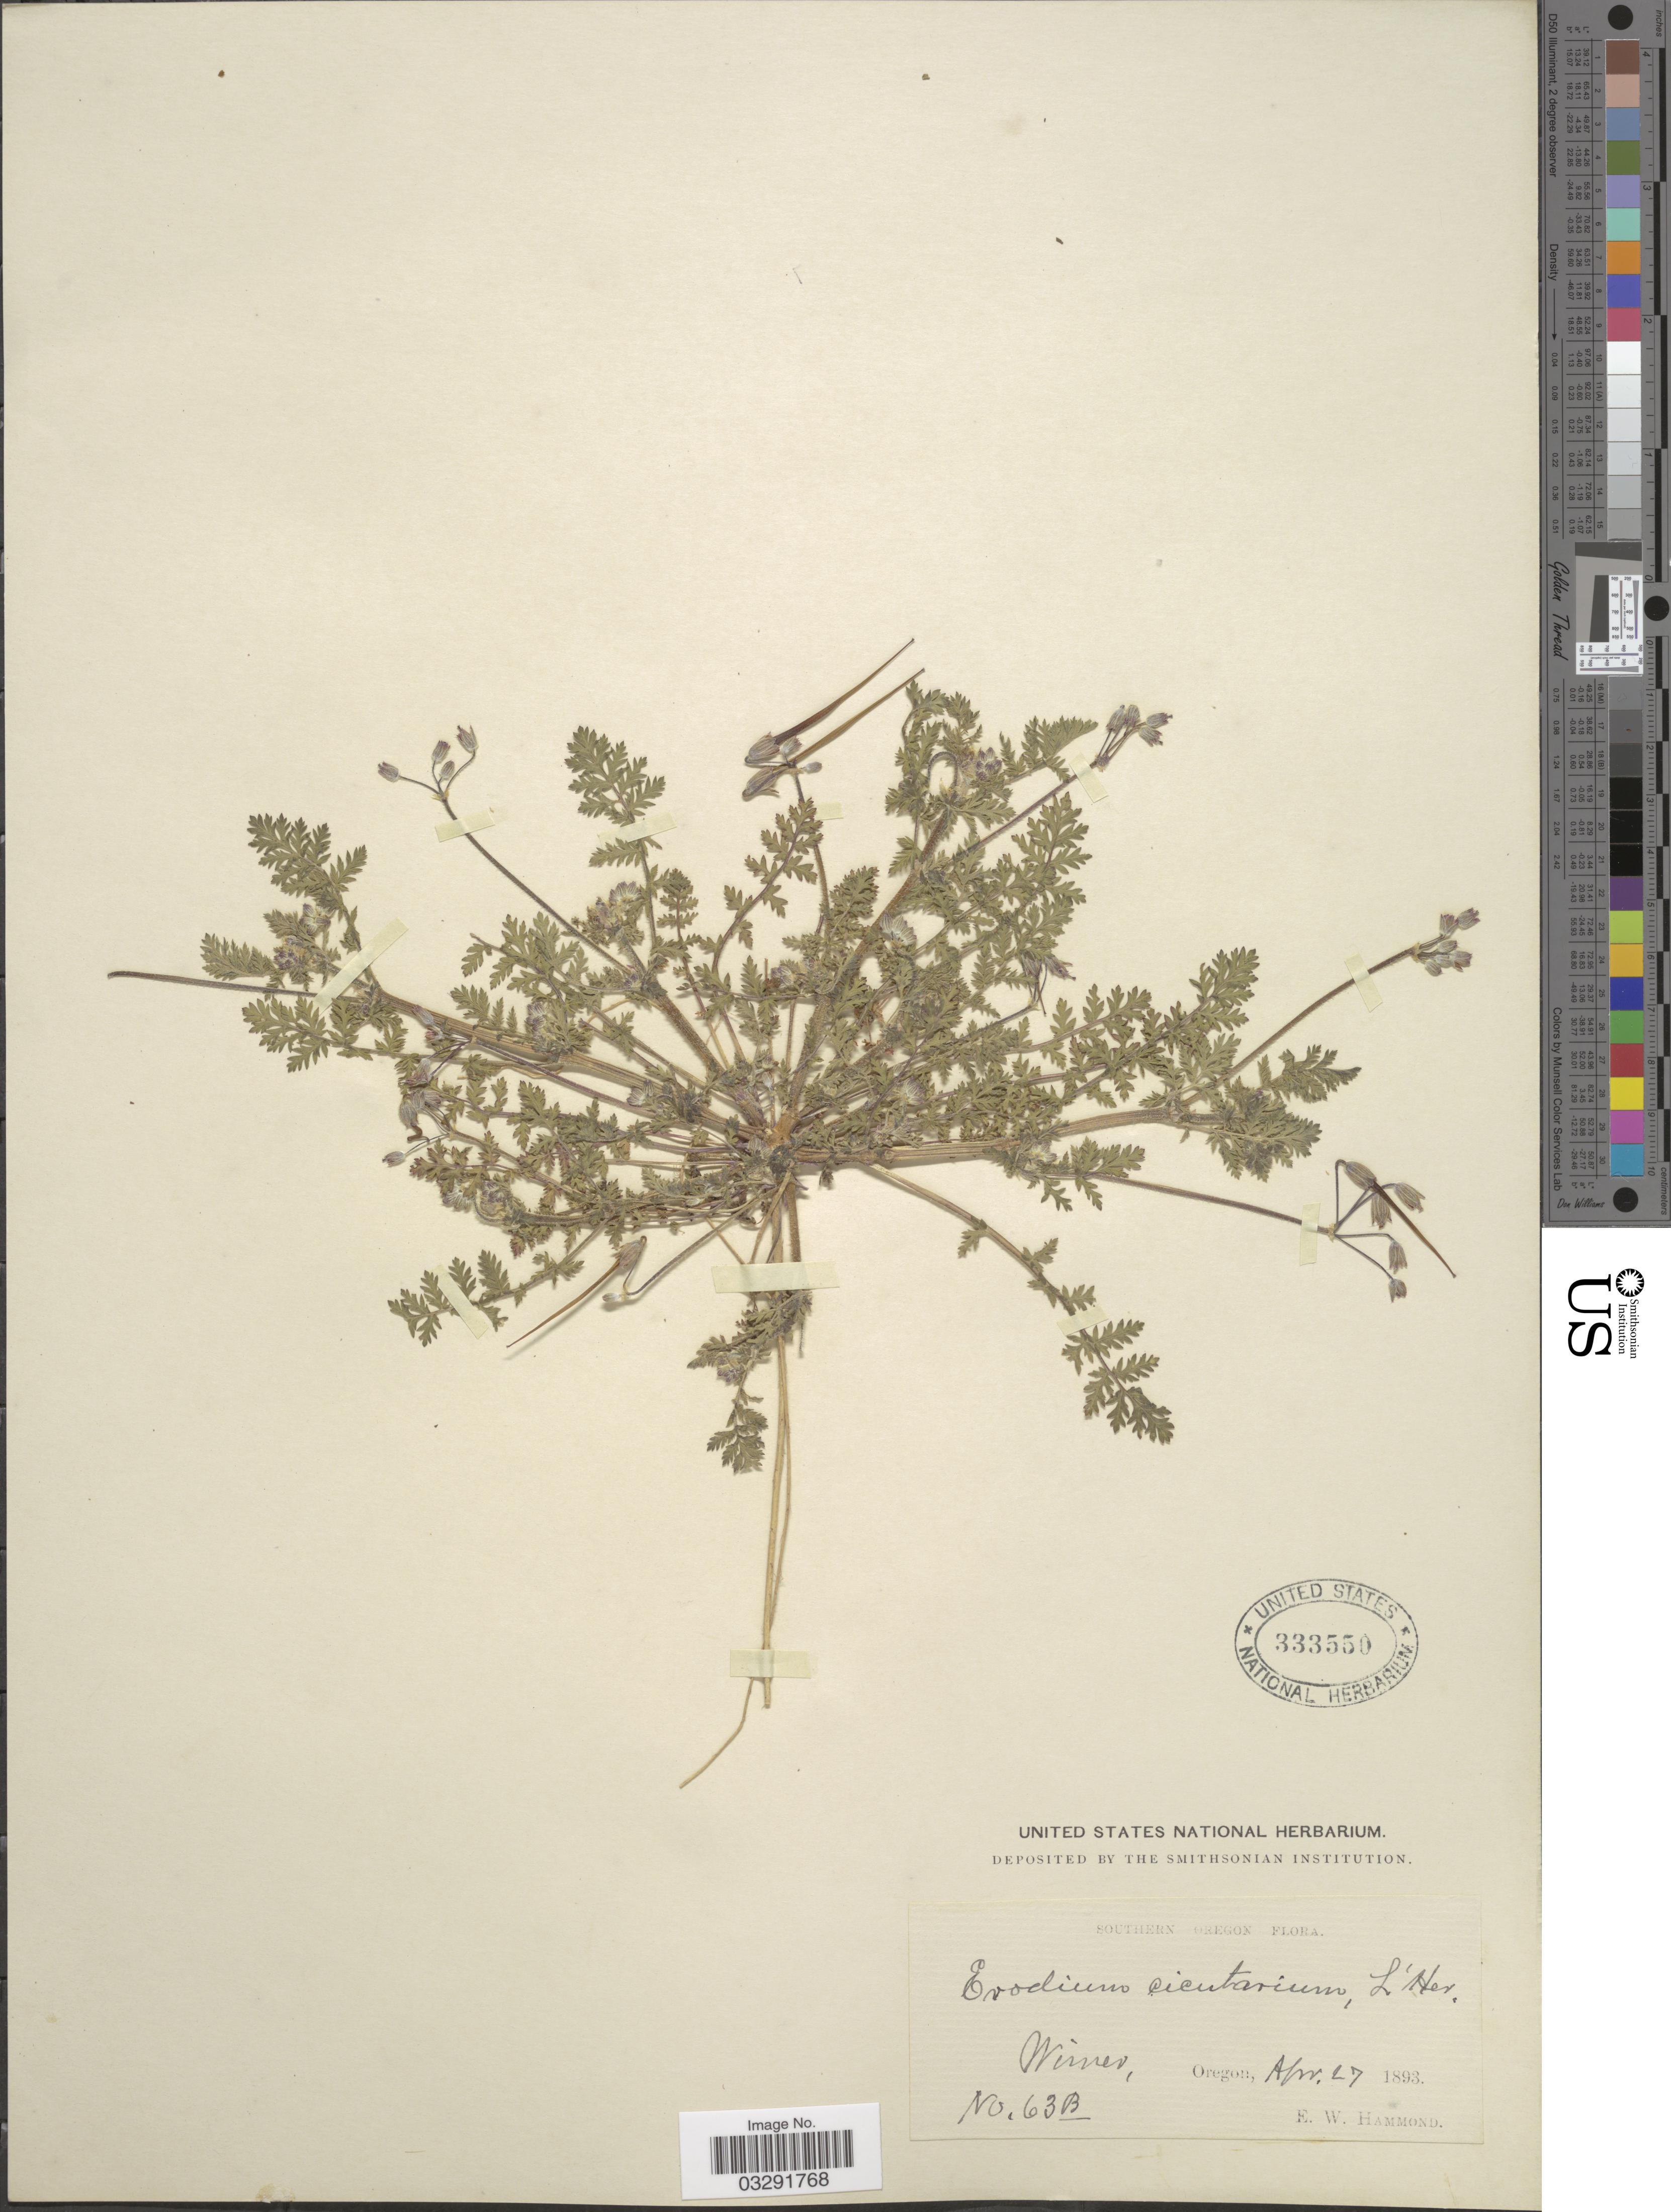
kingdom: Plantae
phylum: Tracheophyta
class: Magnoliopsida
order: Geraniales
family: Geraniaceae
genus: Erodium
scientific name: Erodium cicutarium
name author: (L.) L'Hér.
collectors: E. Hammond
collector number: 63B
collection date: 1893-04-27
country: United States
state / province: Oregon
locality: Southern Oregon. Wimer.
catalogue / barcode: US 333550